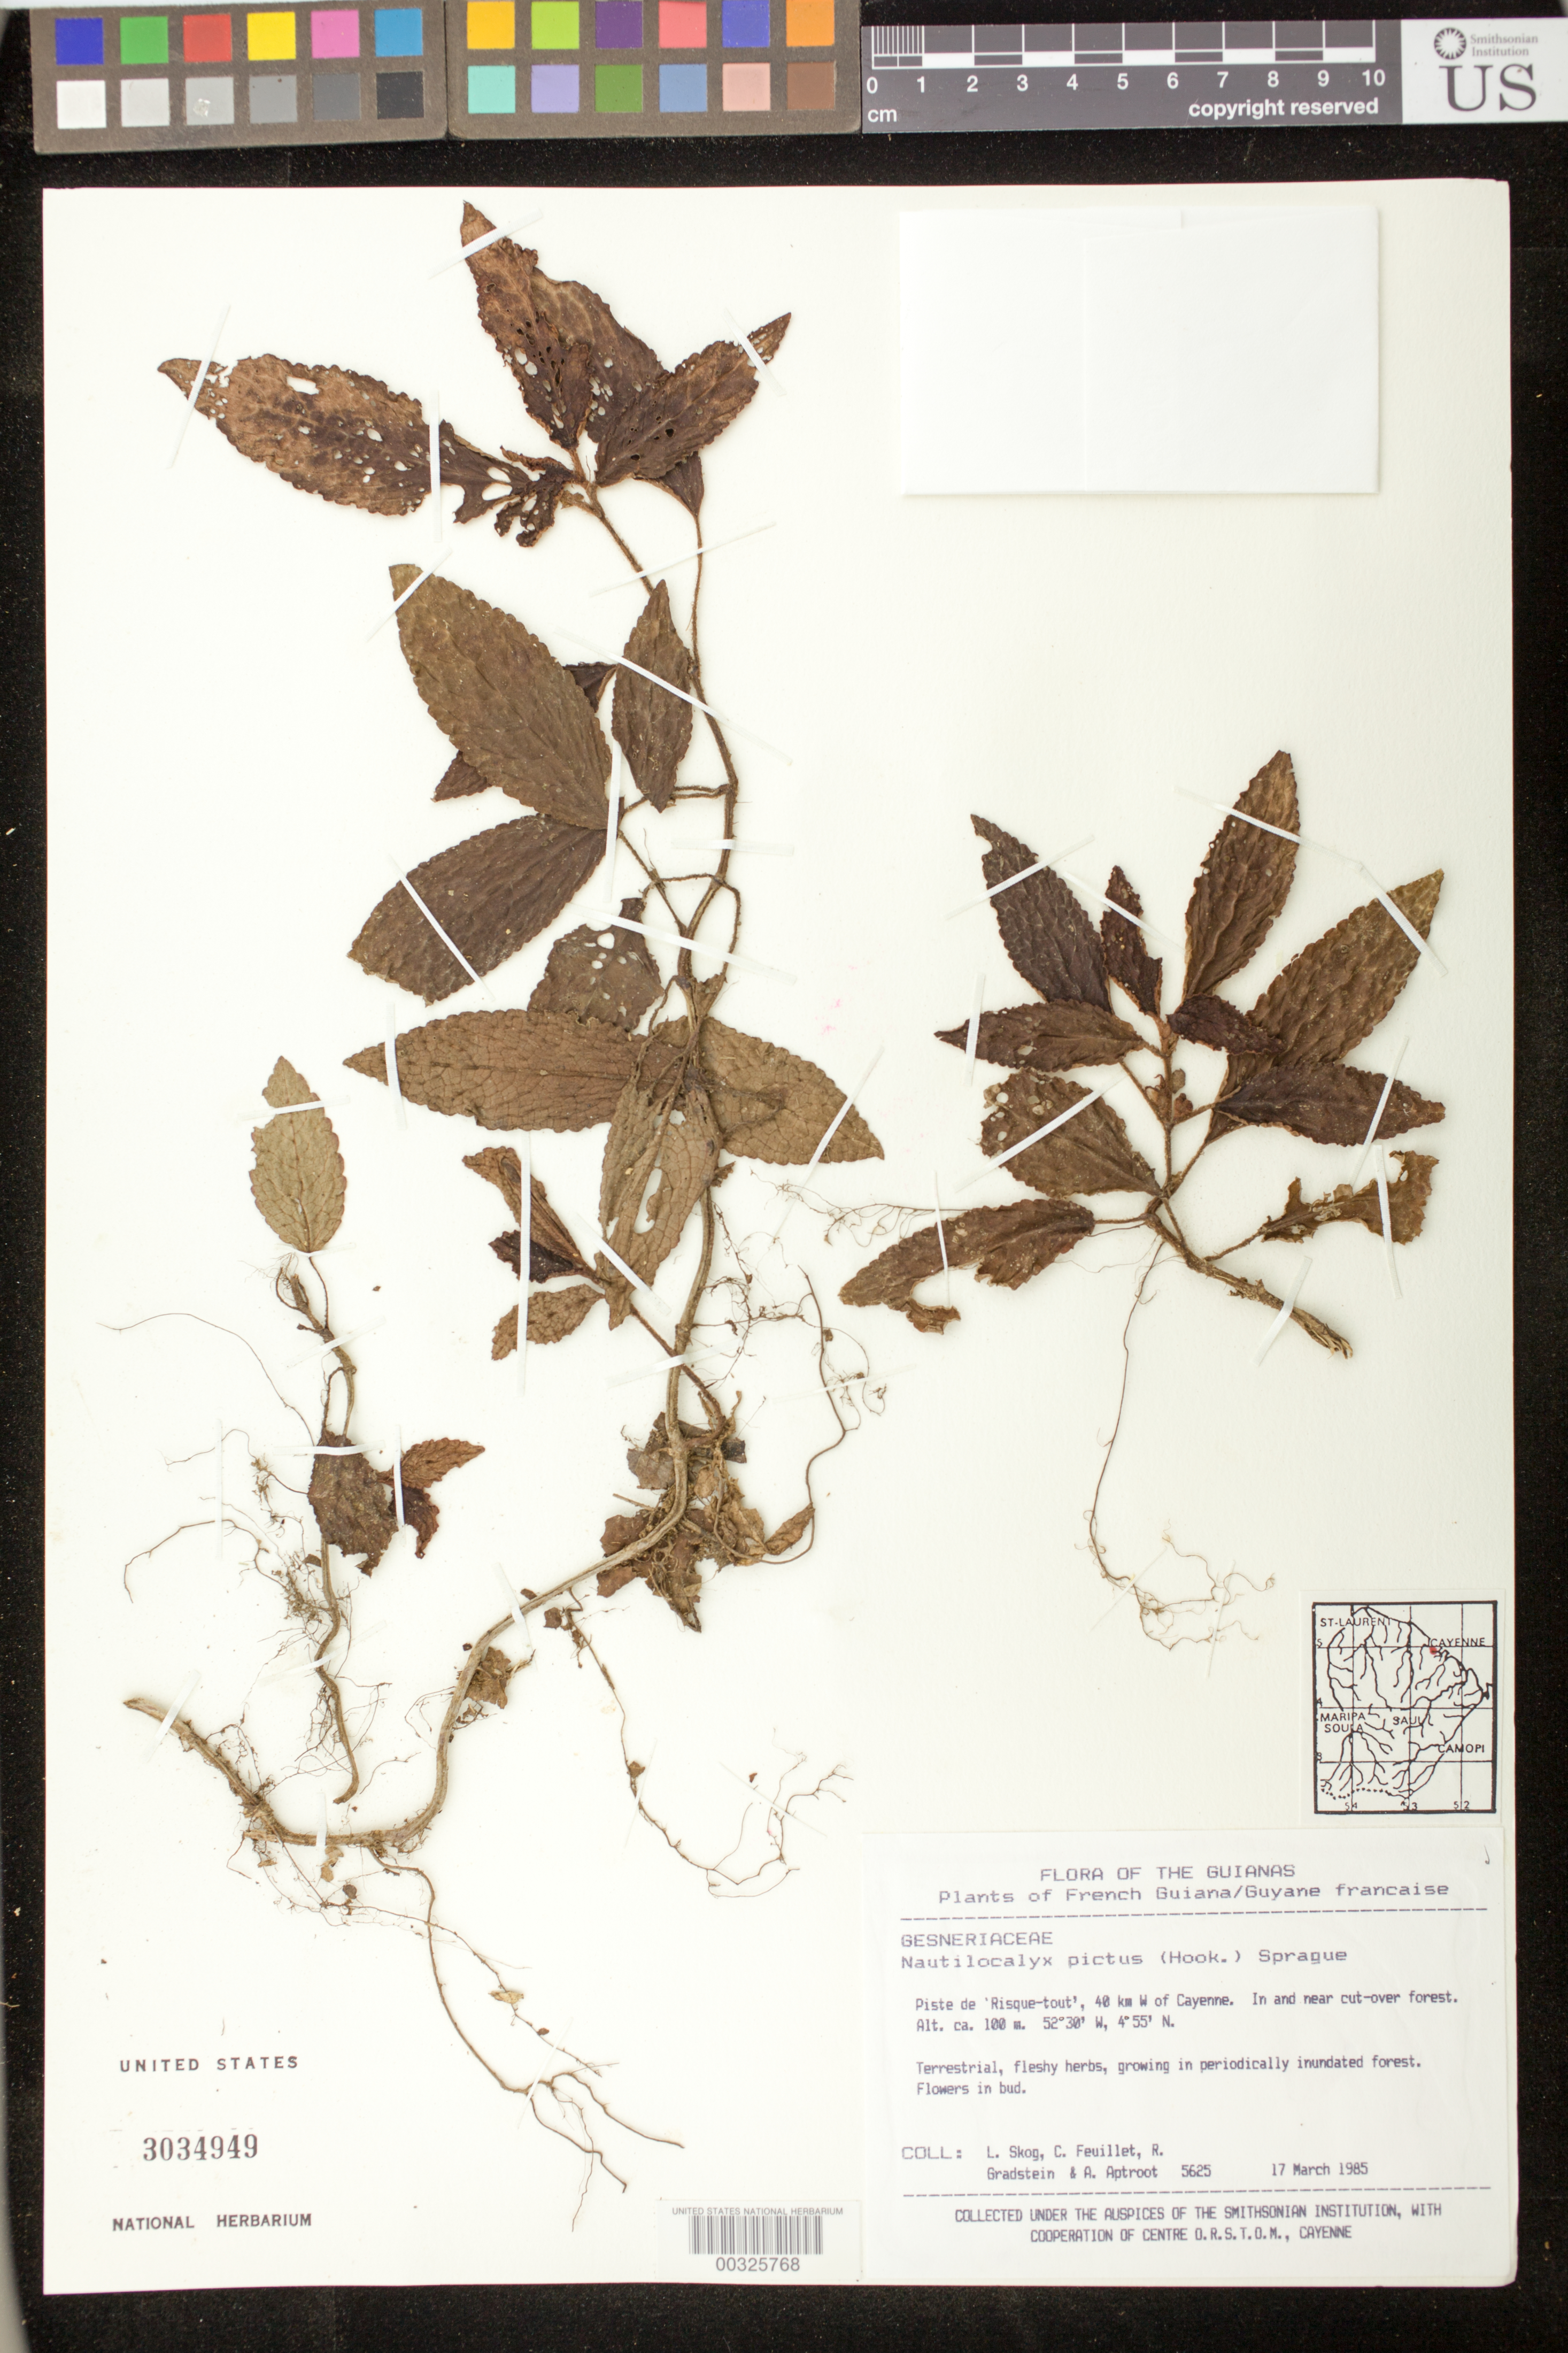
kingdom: Plantae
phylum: Tracheophyta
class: Magnoliopsida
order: Lamiales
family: Gesneriaceae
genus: Nautilocalyx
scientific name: Nautilocalyx pictus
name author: (Hook.) Sprague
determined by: Skog, Laurence E.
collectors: L. E. Skog, C. Feuillet, R. Gradstein & A. Aptroot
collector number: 5625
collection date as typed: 17 Mar 1985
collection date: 1985-03-17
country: French Guiana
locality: Piste de 'Risque-tout', 40 km W of Cayenne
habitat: In and near cut-over forest; in periodically inundated forest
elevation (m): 100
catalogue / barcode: US 3034949